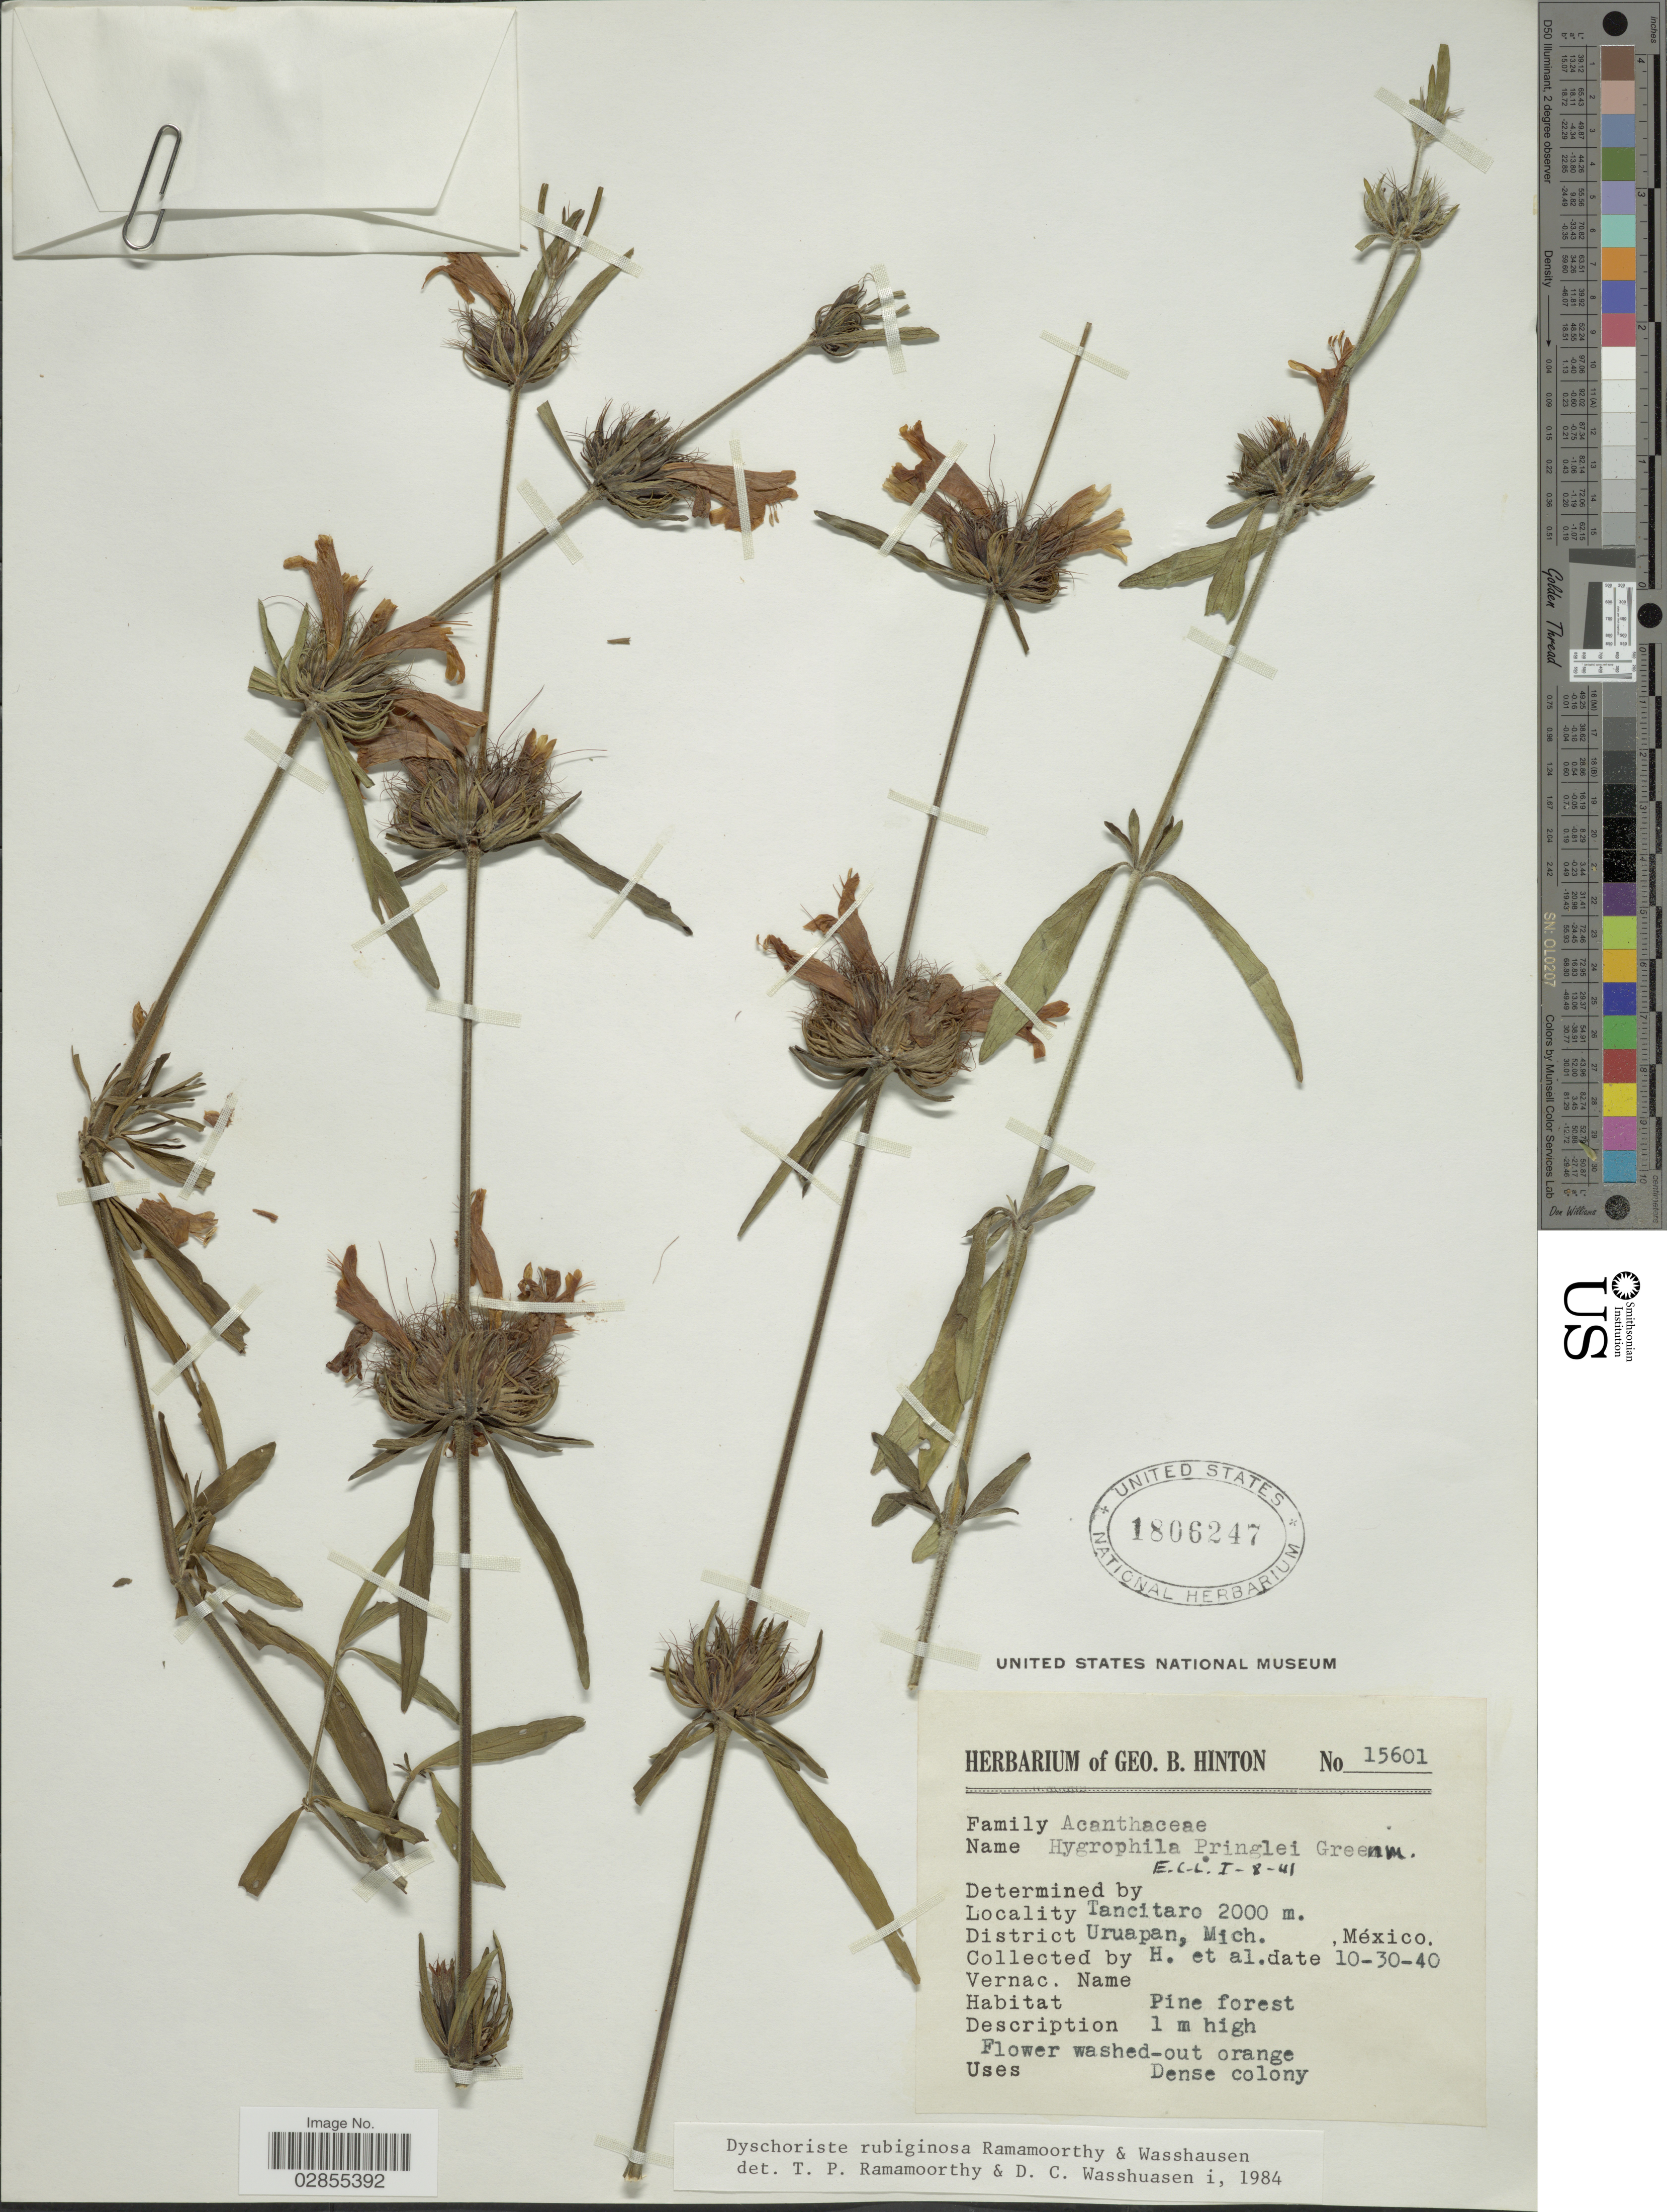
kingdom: Plantae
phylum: Tracheophyta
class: Magnoliopsida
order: Lamiales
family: Acanthaceae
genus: Dyschoriste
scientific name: Dyschoriste augustifolia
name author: Kuntze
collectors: G. B. Hinton & et al.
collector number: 15601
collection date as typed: Transcribed d/m/y: 30/10/40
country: Mexico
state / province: Michoacán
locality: Tancitaro, District Uruapan, Mich.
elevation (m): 2000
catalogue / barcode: US 1806247